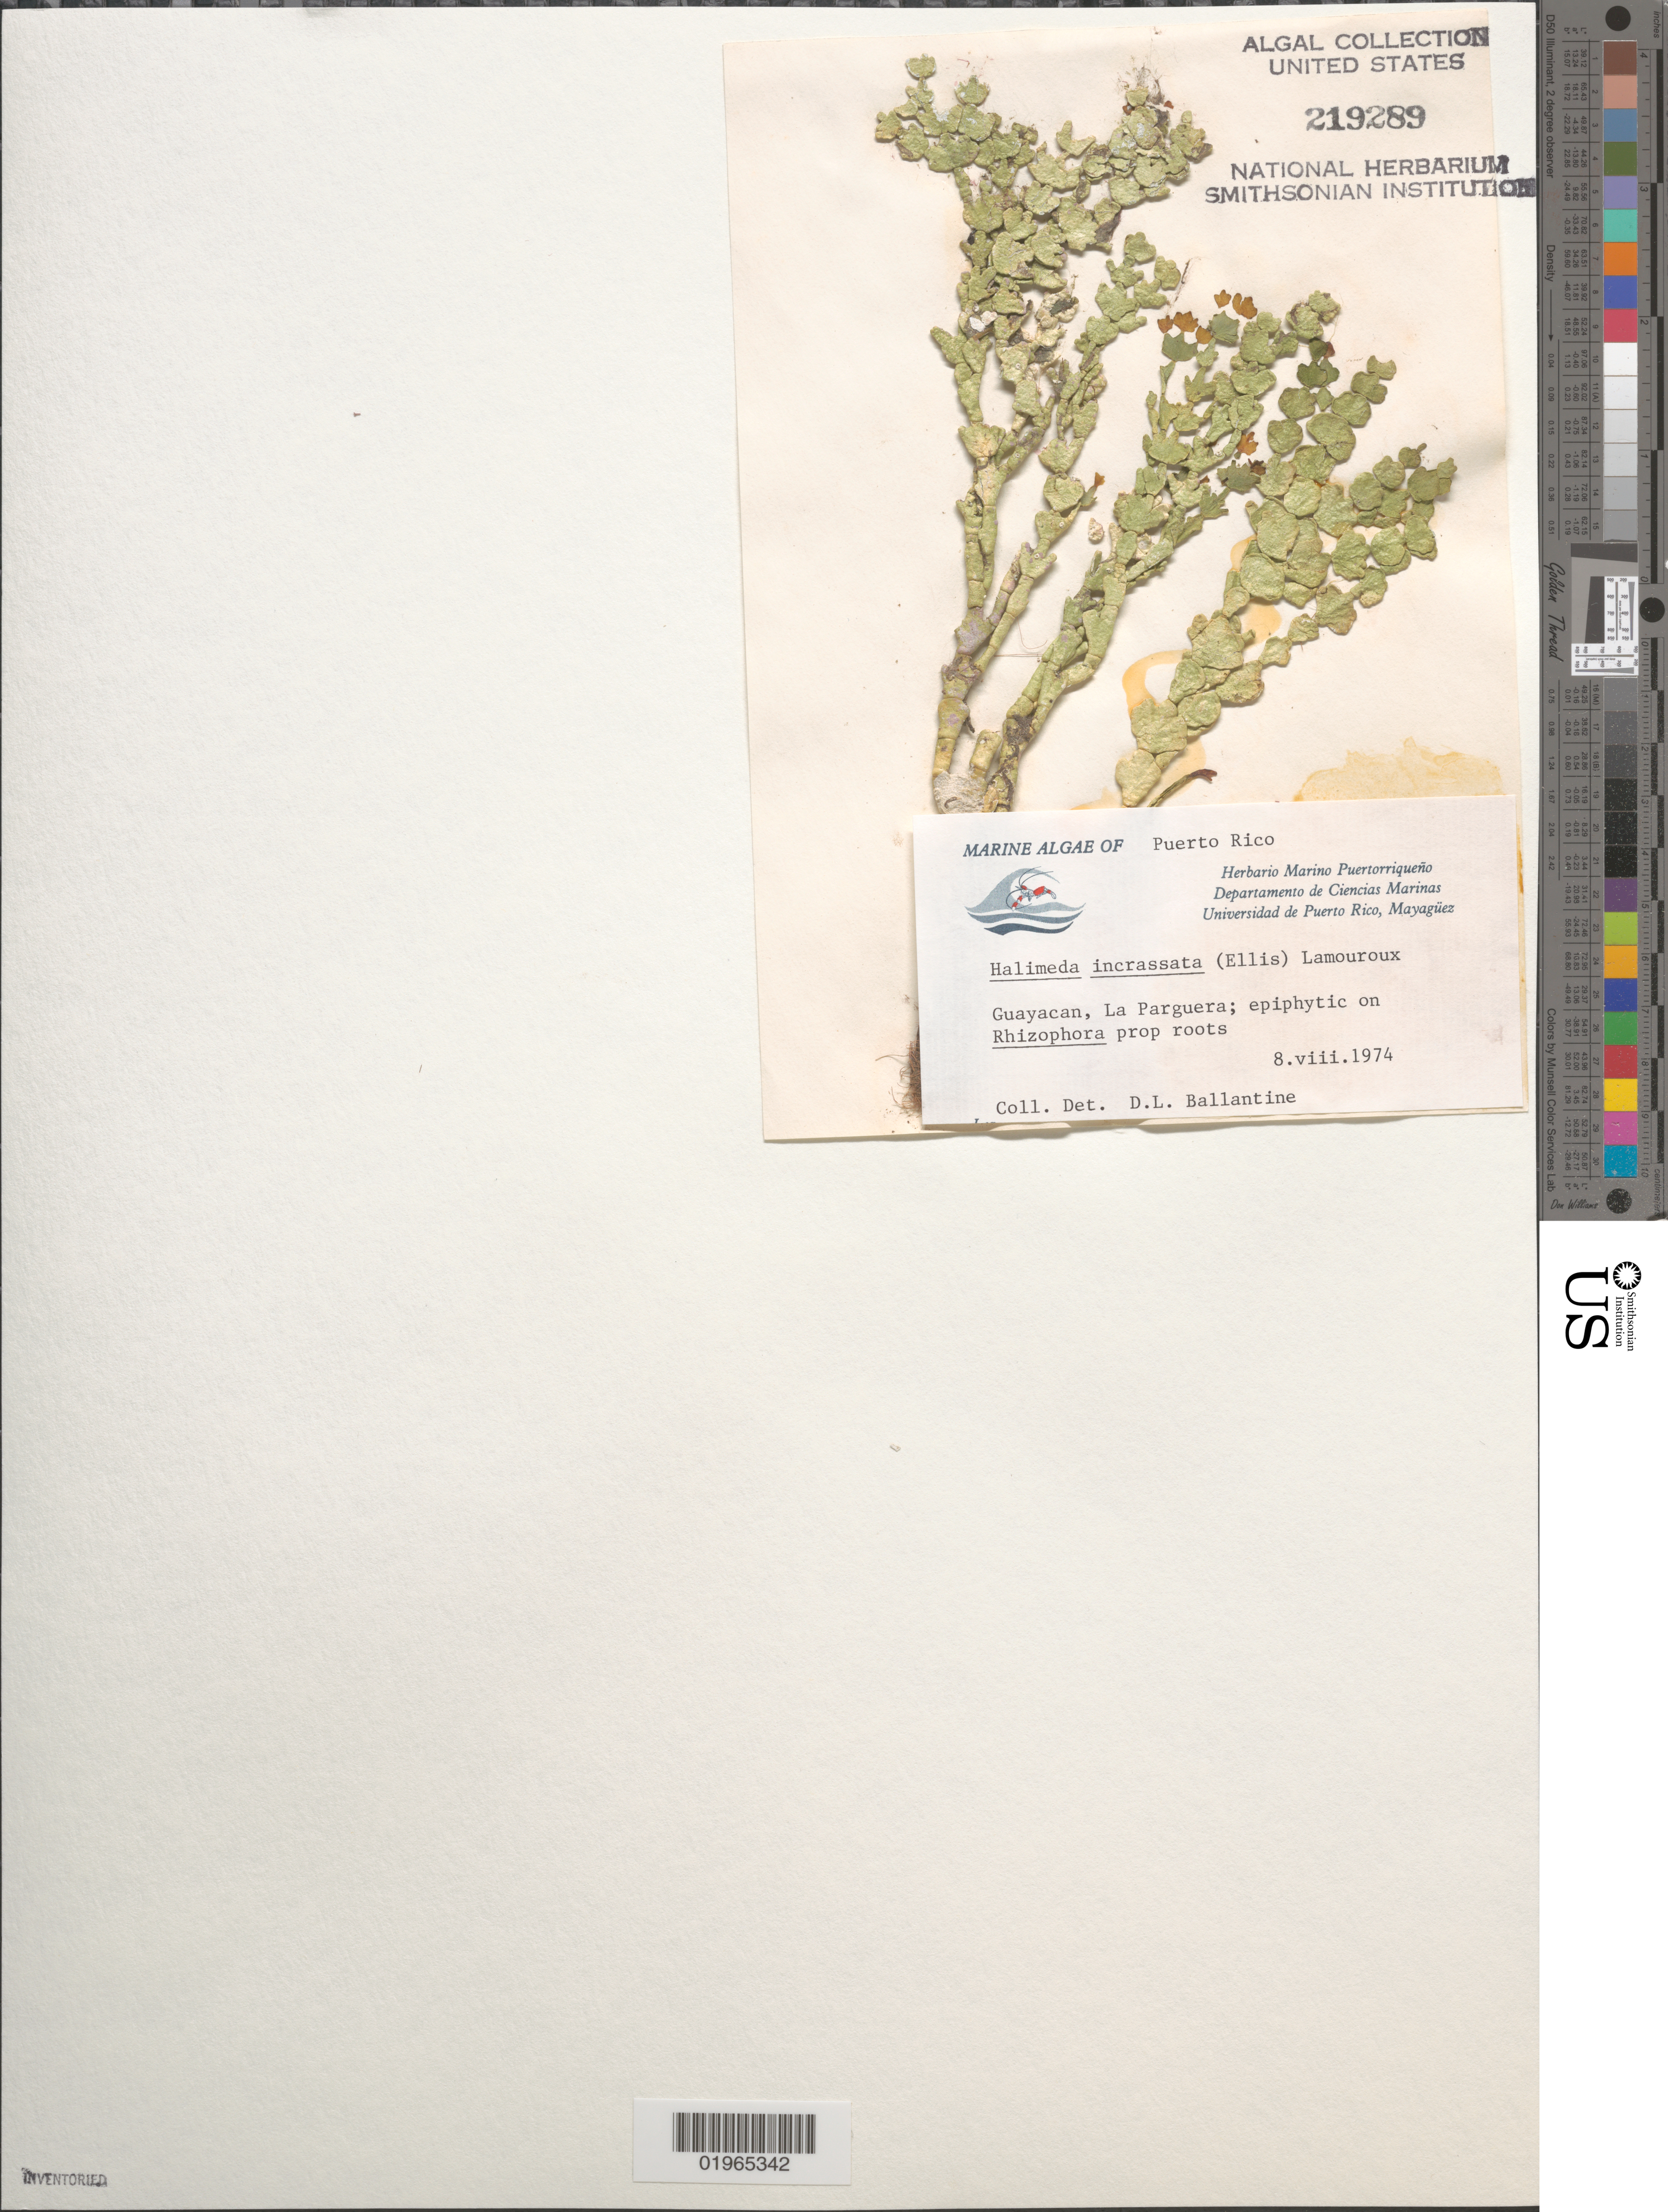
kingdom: Plantae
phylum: Chlorophyta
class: Ulvophyceae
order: Bryopsidales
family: Halimedaceae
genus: Halimeda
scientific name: Halimeda incrassata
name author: (J. Ellis) J.V.Lamouroux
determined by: Ballantine, D. L.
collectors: D.L. Ballantine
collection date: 1974-08-08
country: Puerto Rico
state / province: Lajas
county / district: La Parguera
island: Guayacan Island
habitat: Epiphytic on Rhizophora prop roots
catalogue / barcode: US 219289